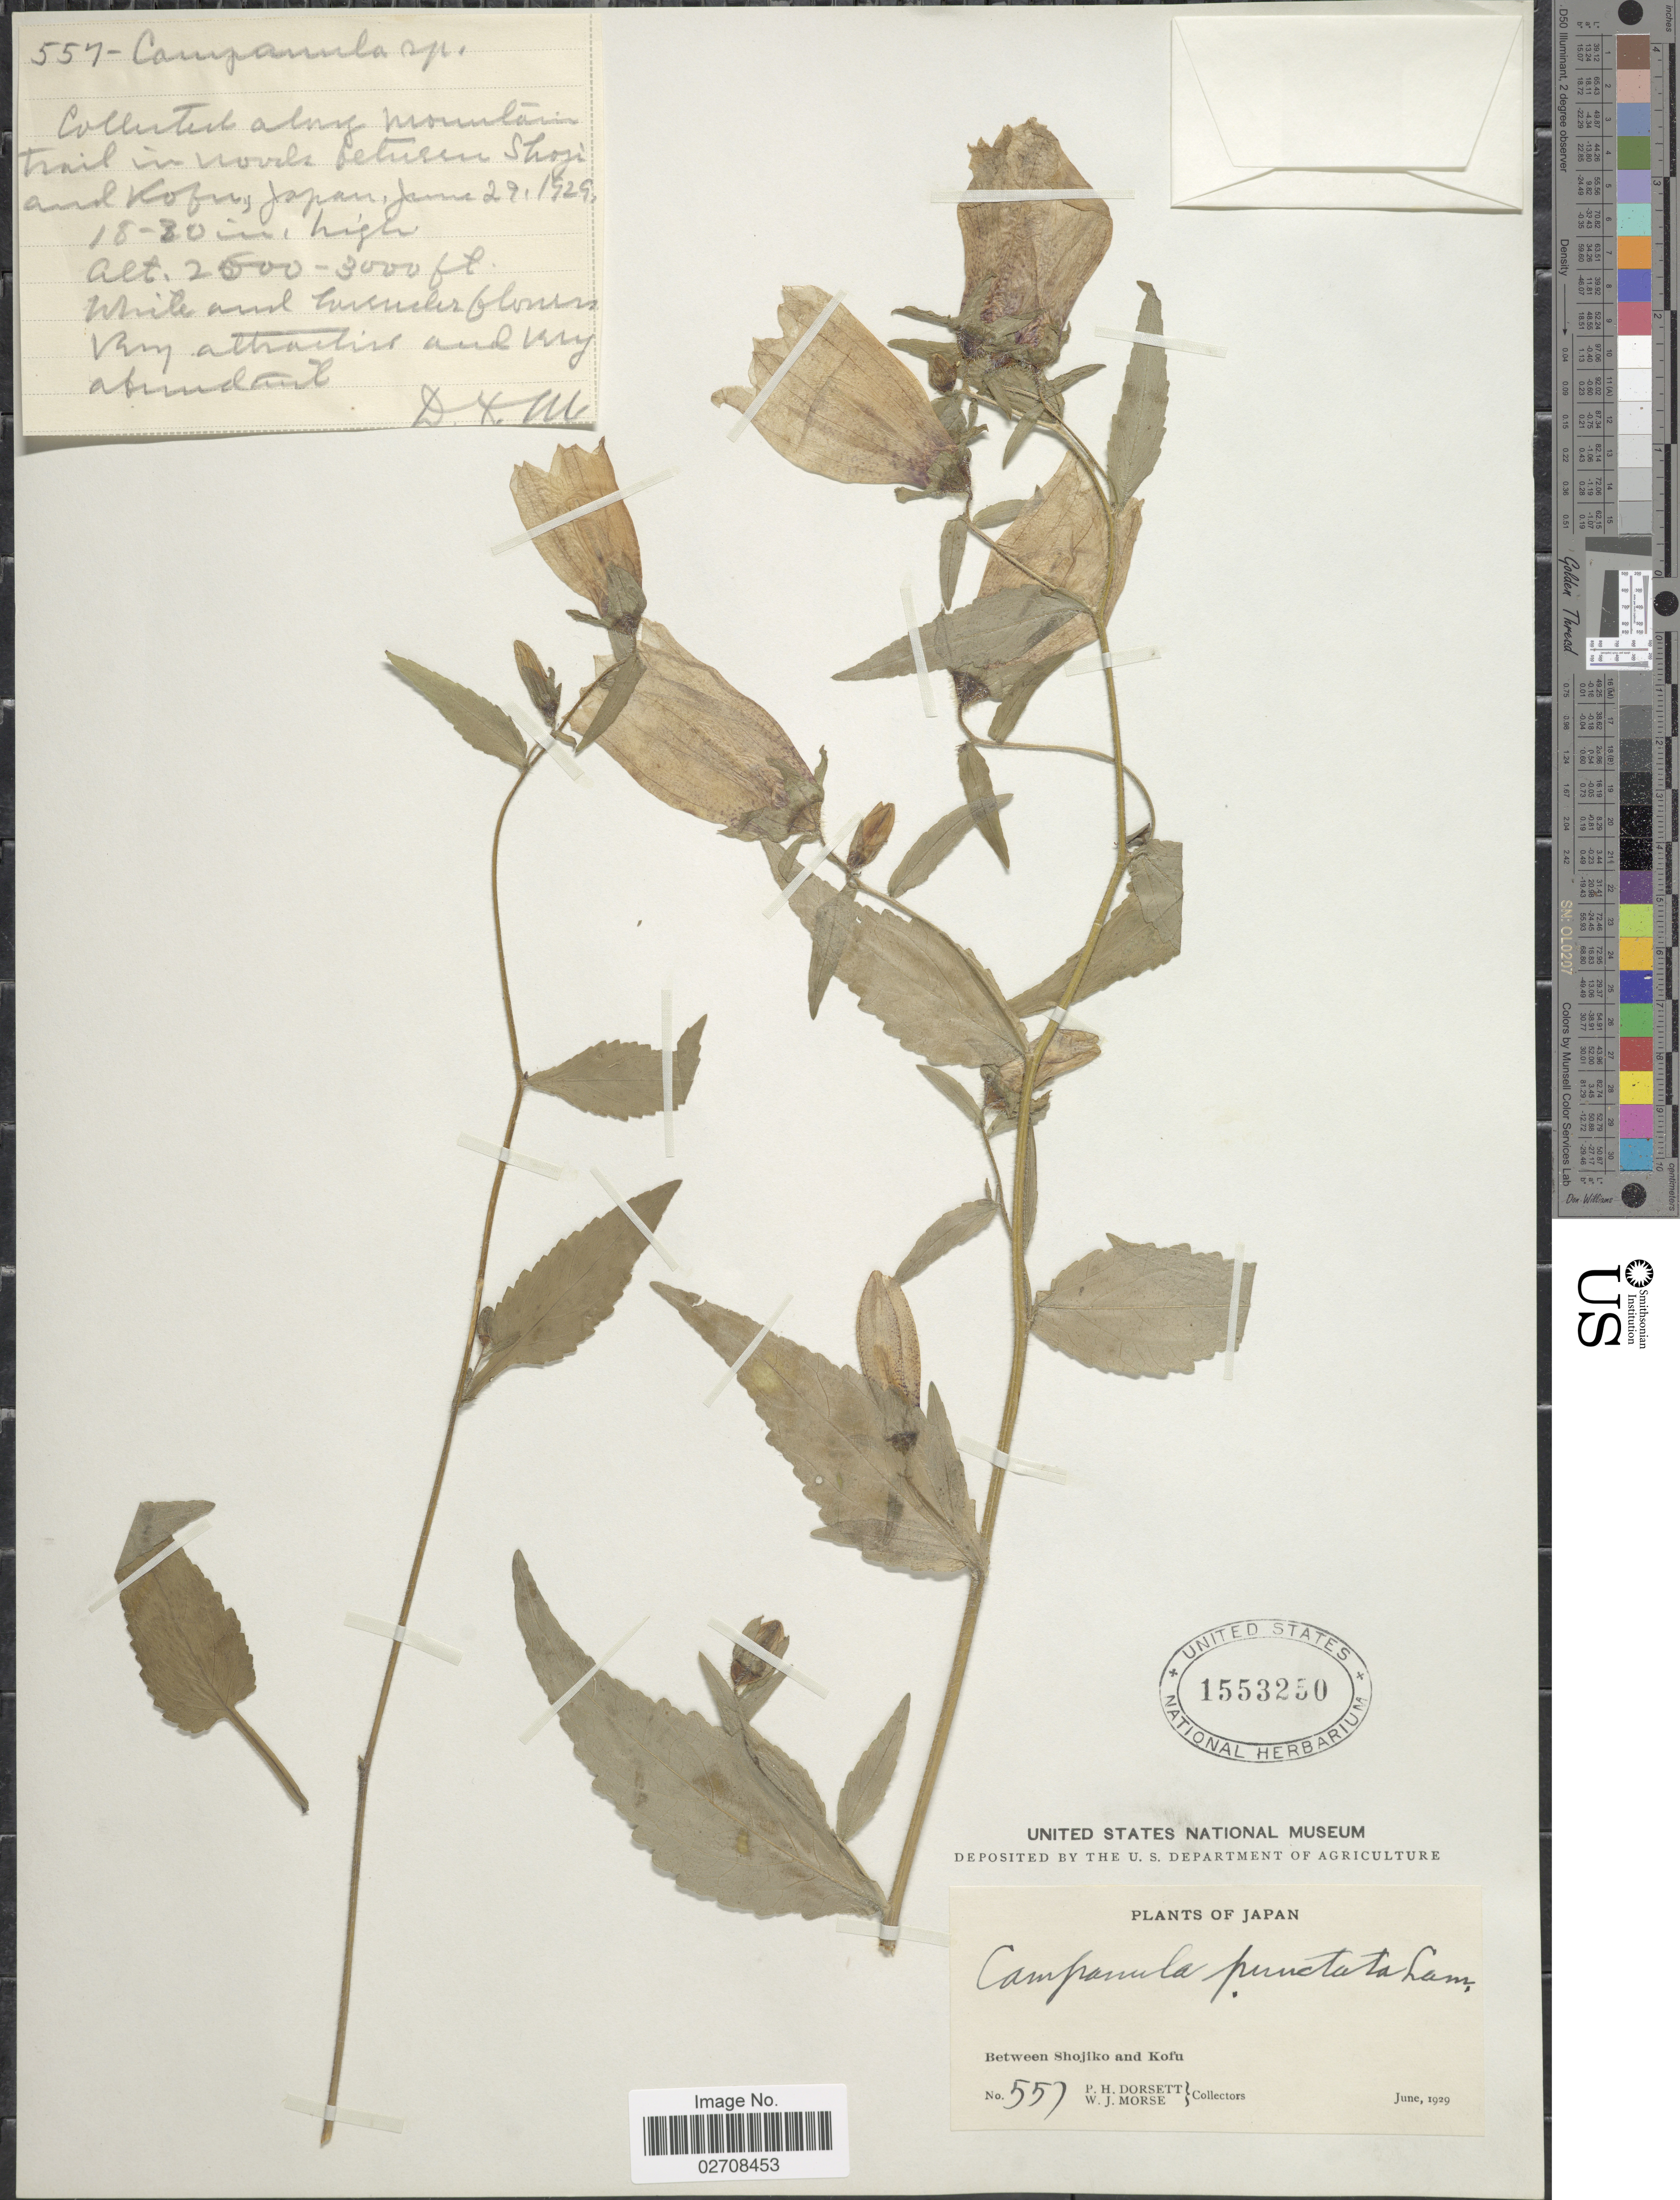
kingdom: Plantae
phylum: Tracheophyta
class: Magnoliopsida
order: Asterales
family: Campanulaceae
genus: Campanula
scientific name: Campanula punctata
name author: Lam.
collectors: P. H. Dorsett & W. J. Morse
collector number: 57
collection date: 1929-06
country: Japan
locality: Between Shojiko and Kofu.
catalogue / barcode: US 1553250